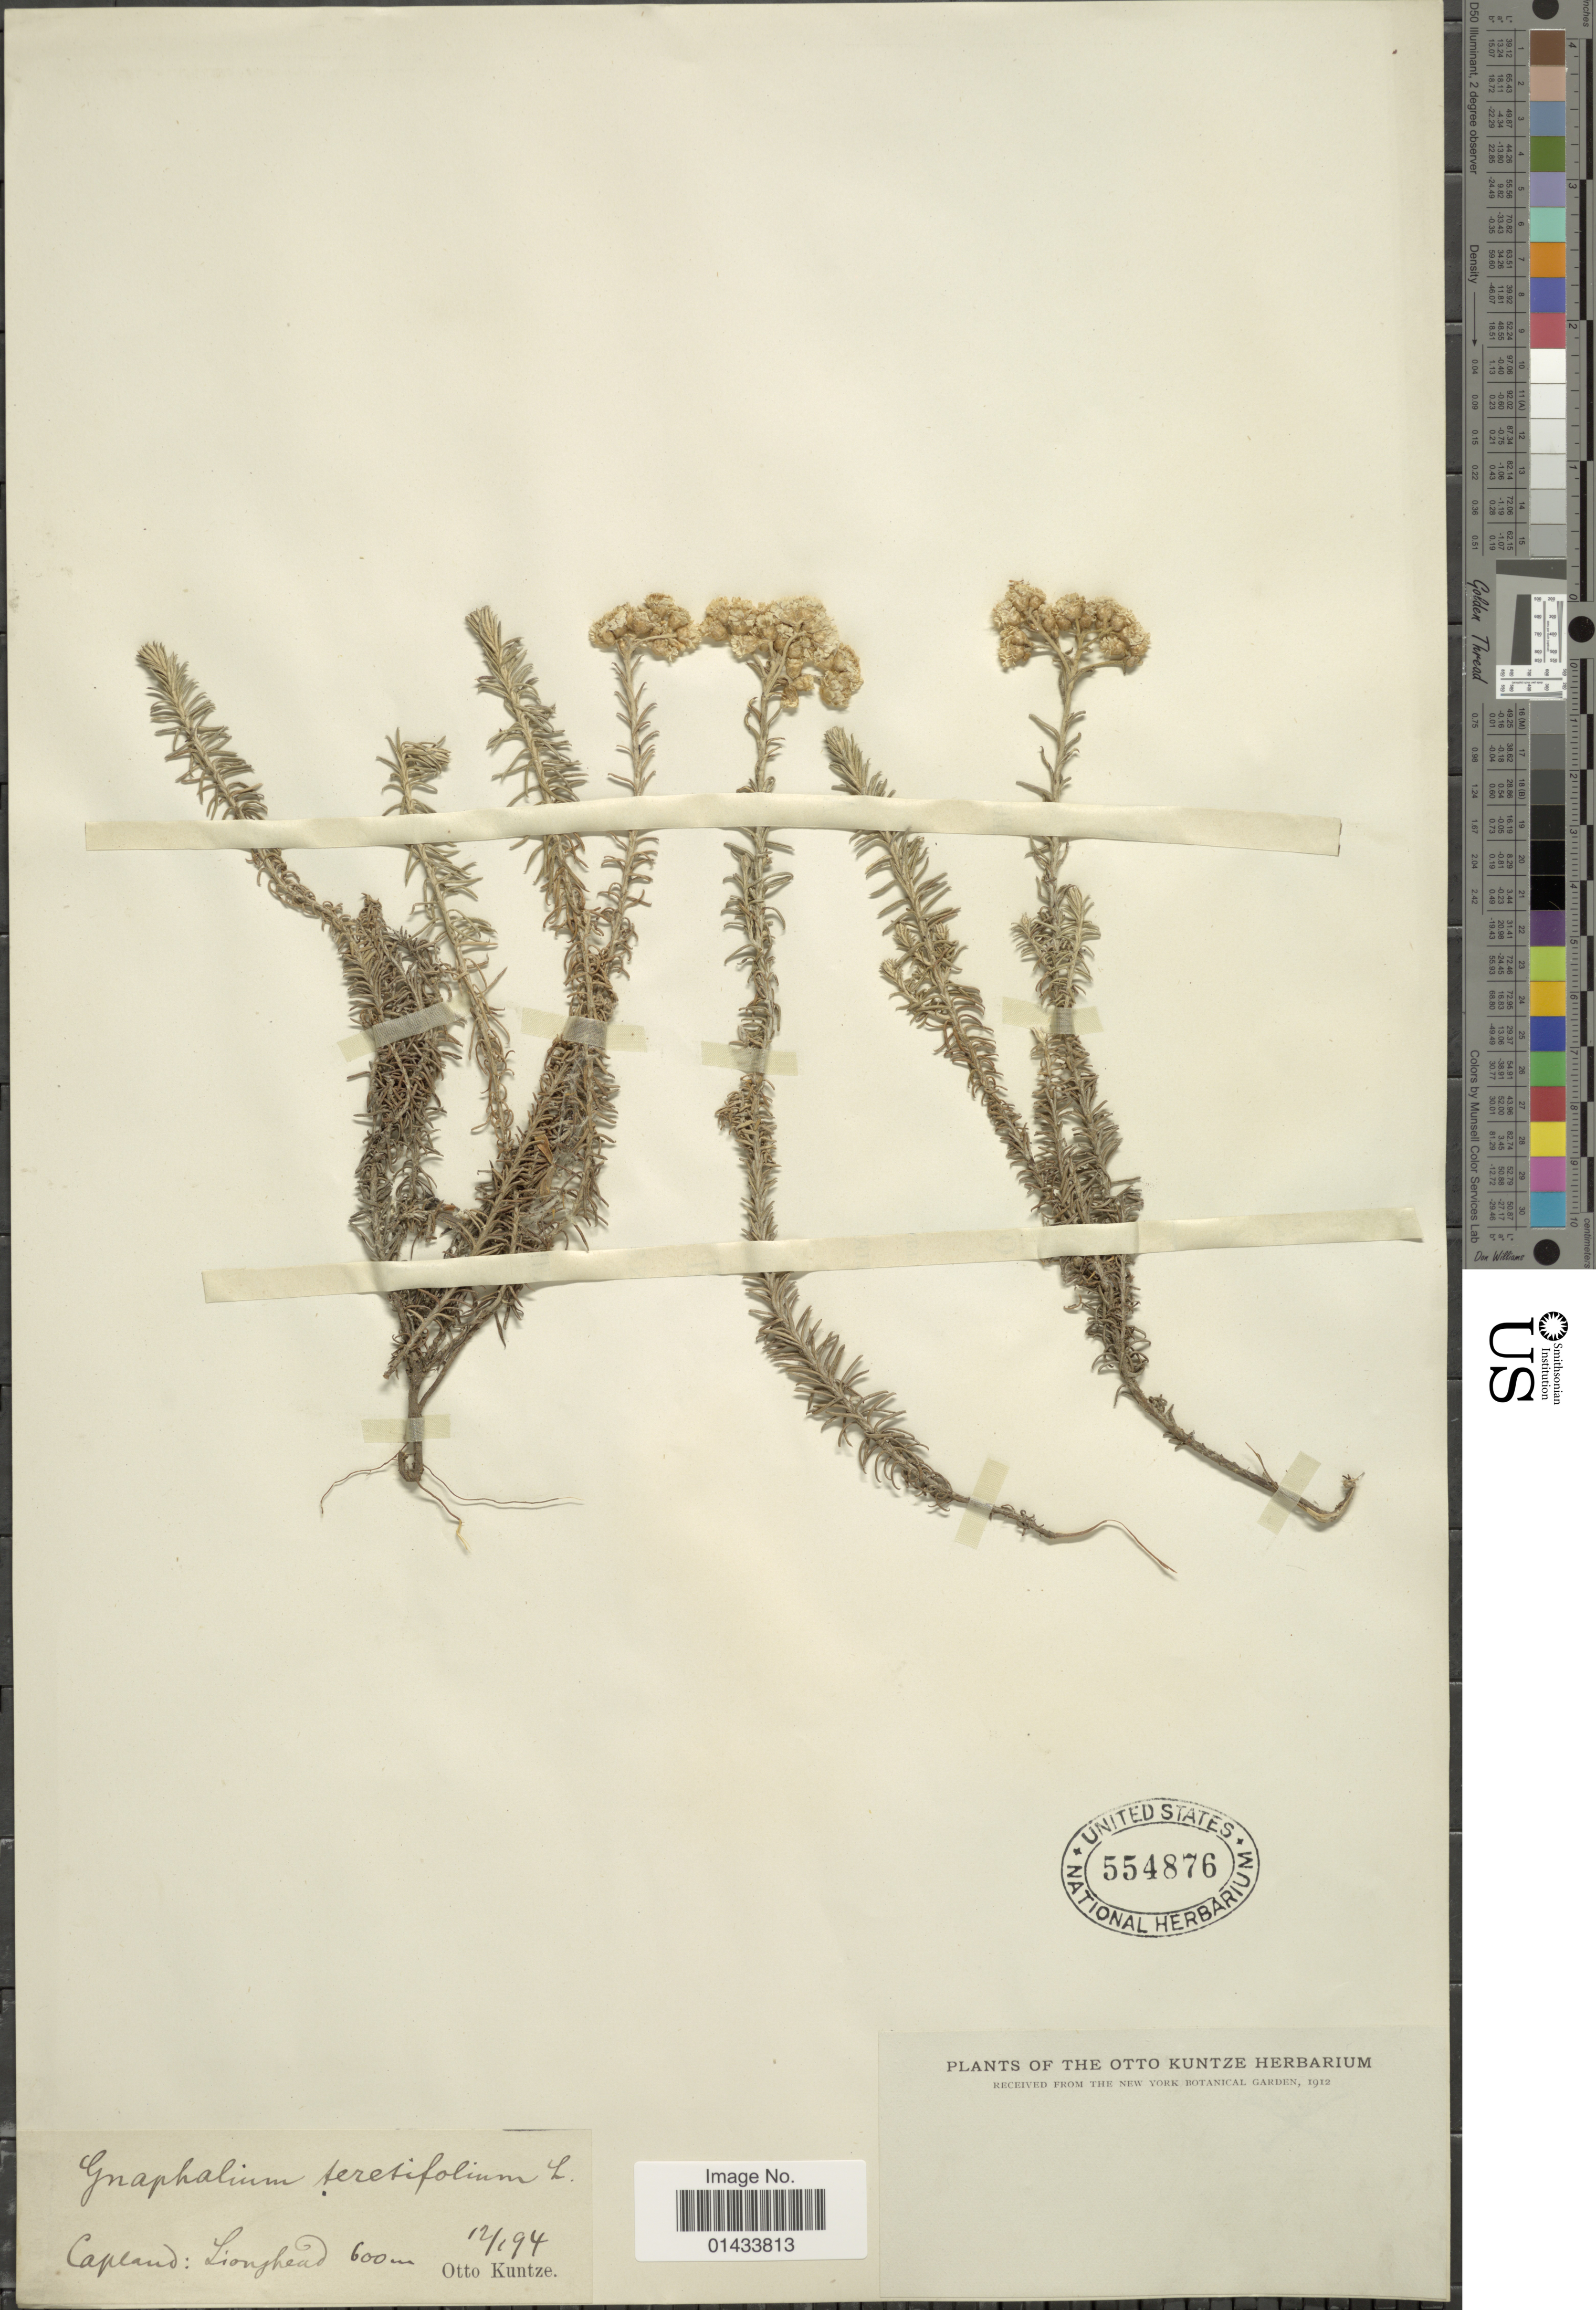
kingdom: Plantae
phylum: Tracheophyta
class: Magnoliopsida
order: Asterales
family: Asteraceae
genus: Helichrysum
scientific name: Helichrysum teretifolium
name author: Sweet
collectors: C.E.O. Kuntze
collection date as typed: Transcribed d/m/y: 12/1/94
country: South Africa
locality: Capland: Lionshead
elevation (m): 600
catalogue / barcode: US 554876